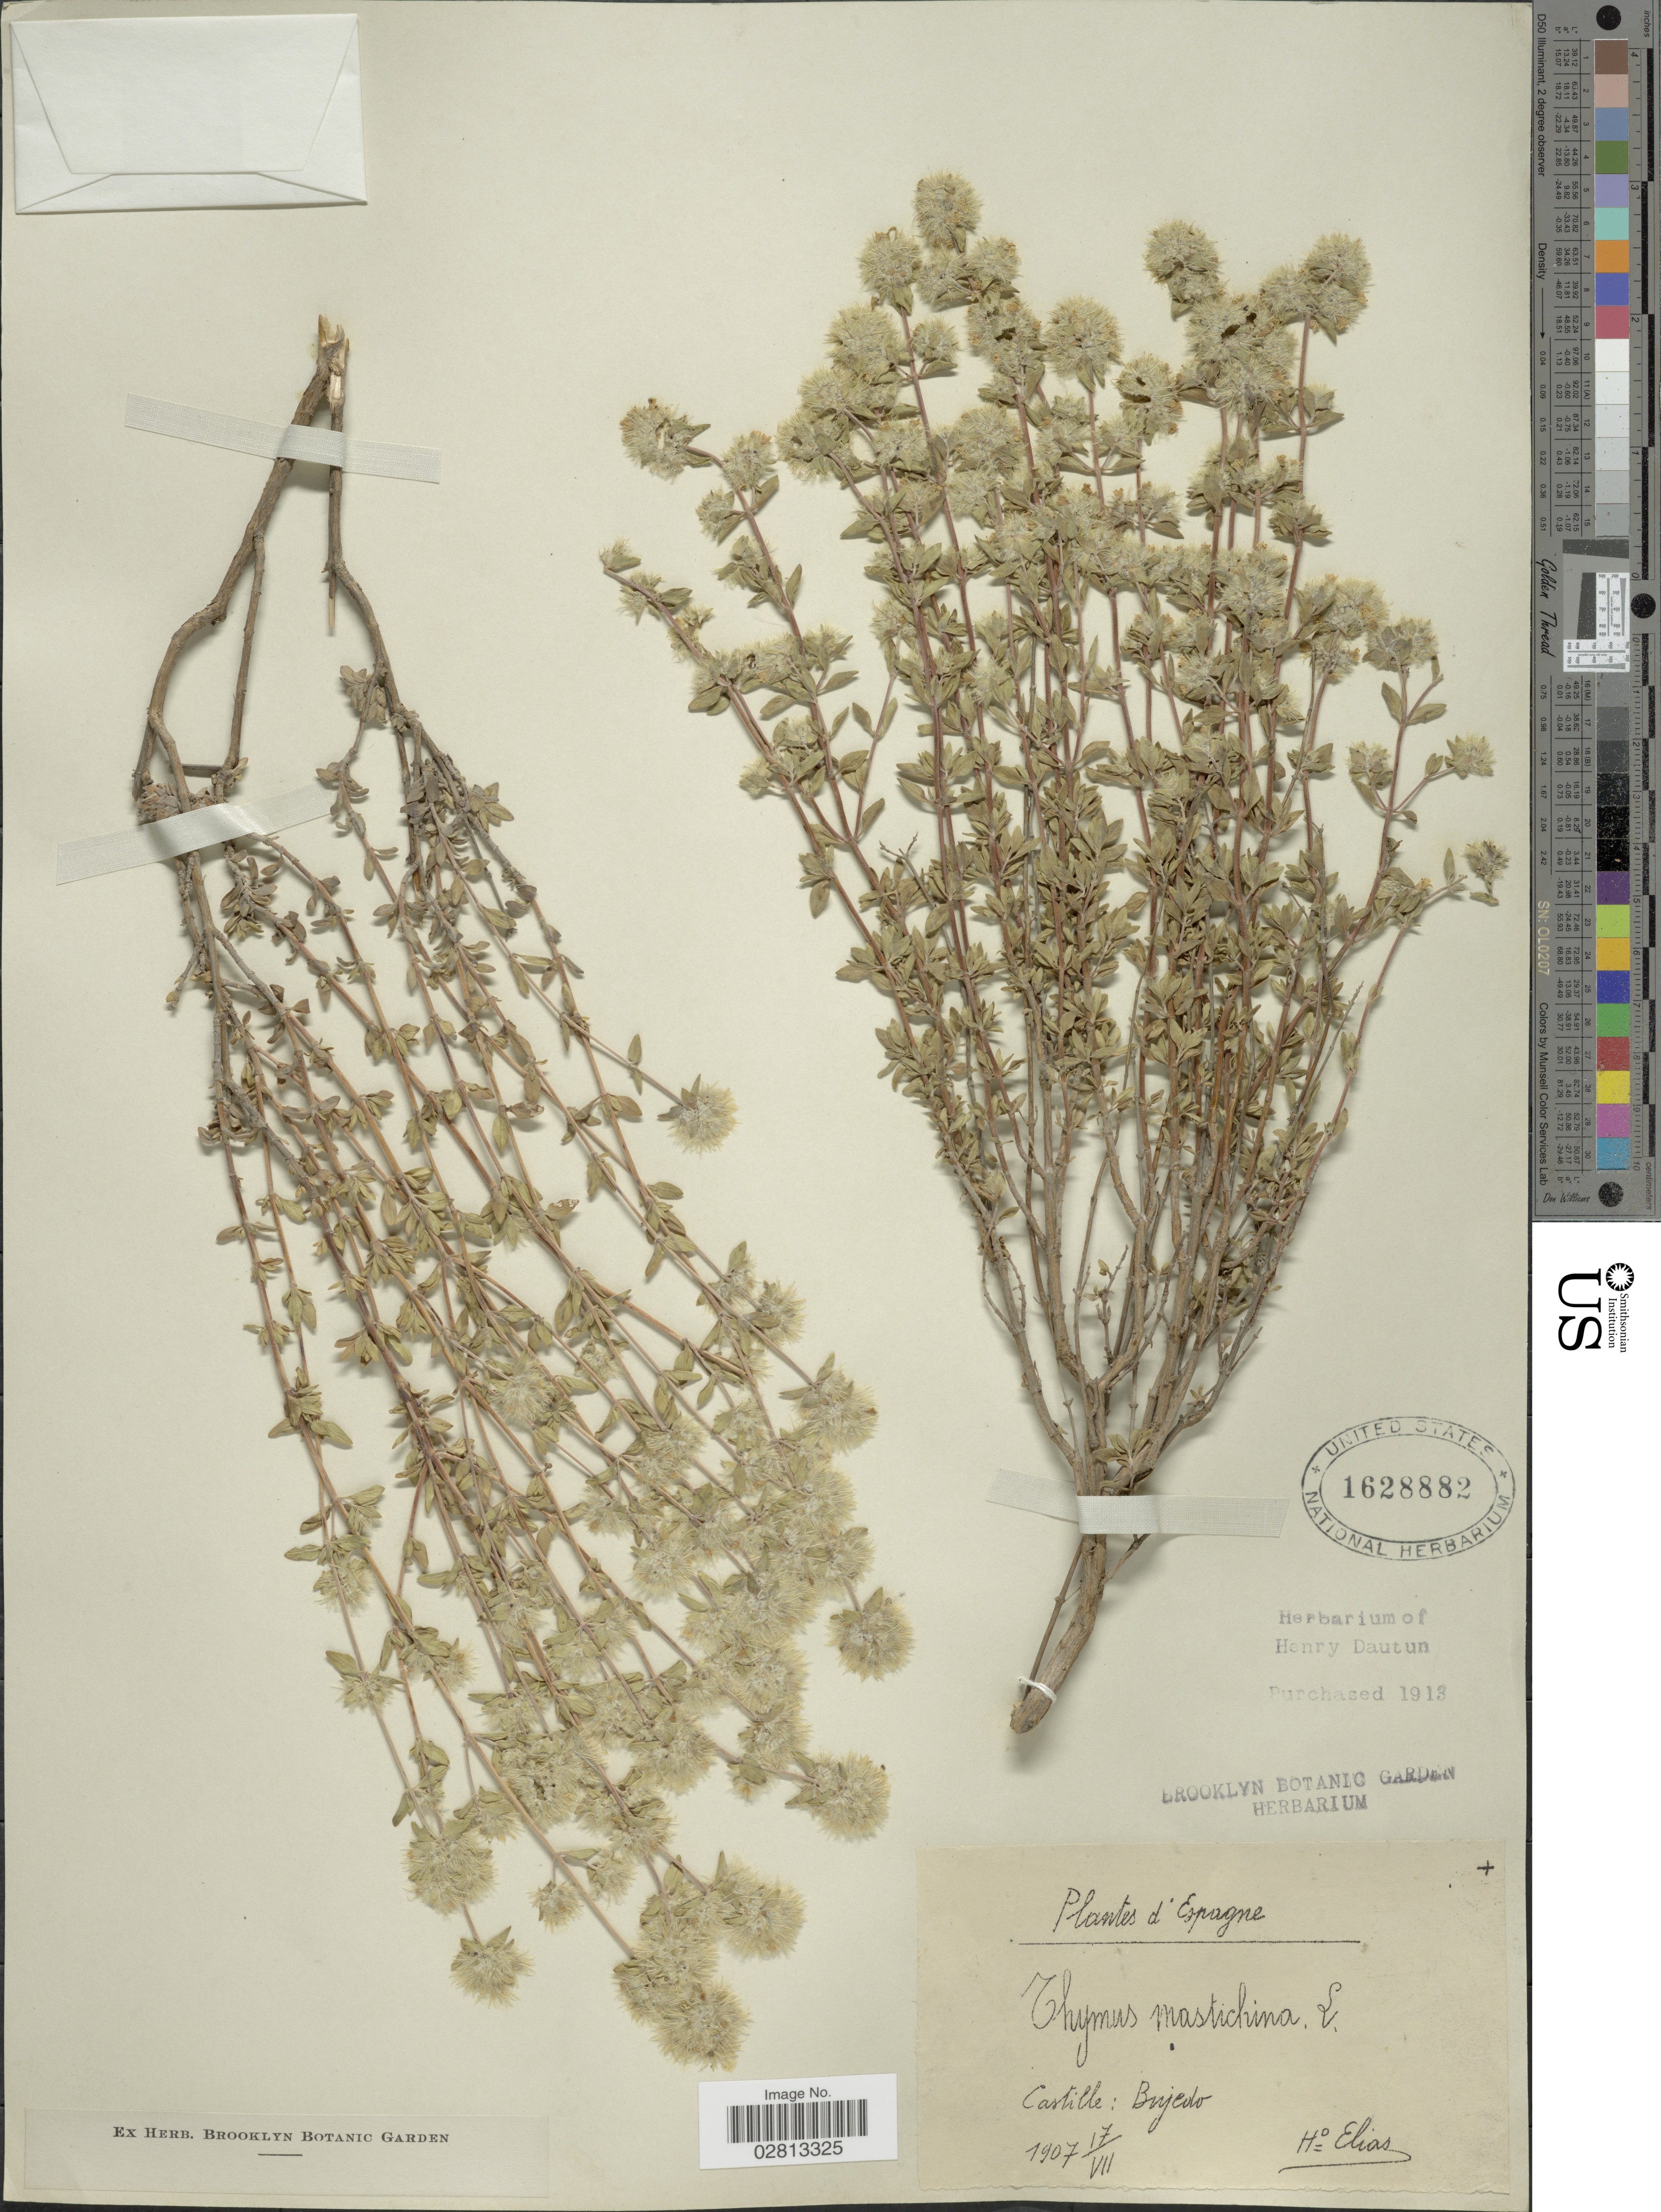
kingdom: Plantae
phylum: Tracheophyta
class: Magnoliopsida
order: Lamiales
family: Lamiaceae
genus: Thymus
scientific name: Thymus mastichina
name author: L.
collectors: Bro. Elias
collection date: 1907-07-17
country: Spain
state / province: Castilla y León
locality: Espagne. Castille: Bujedo.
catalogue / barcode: US 1628882